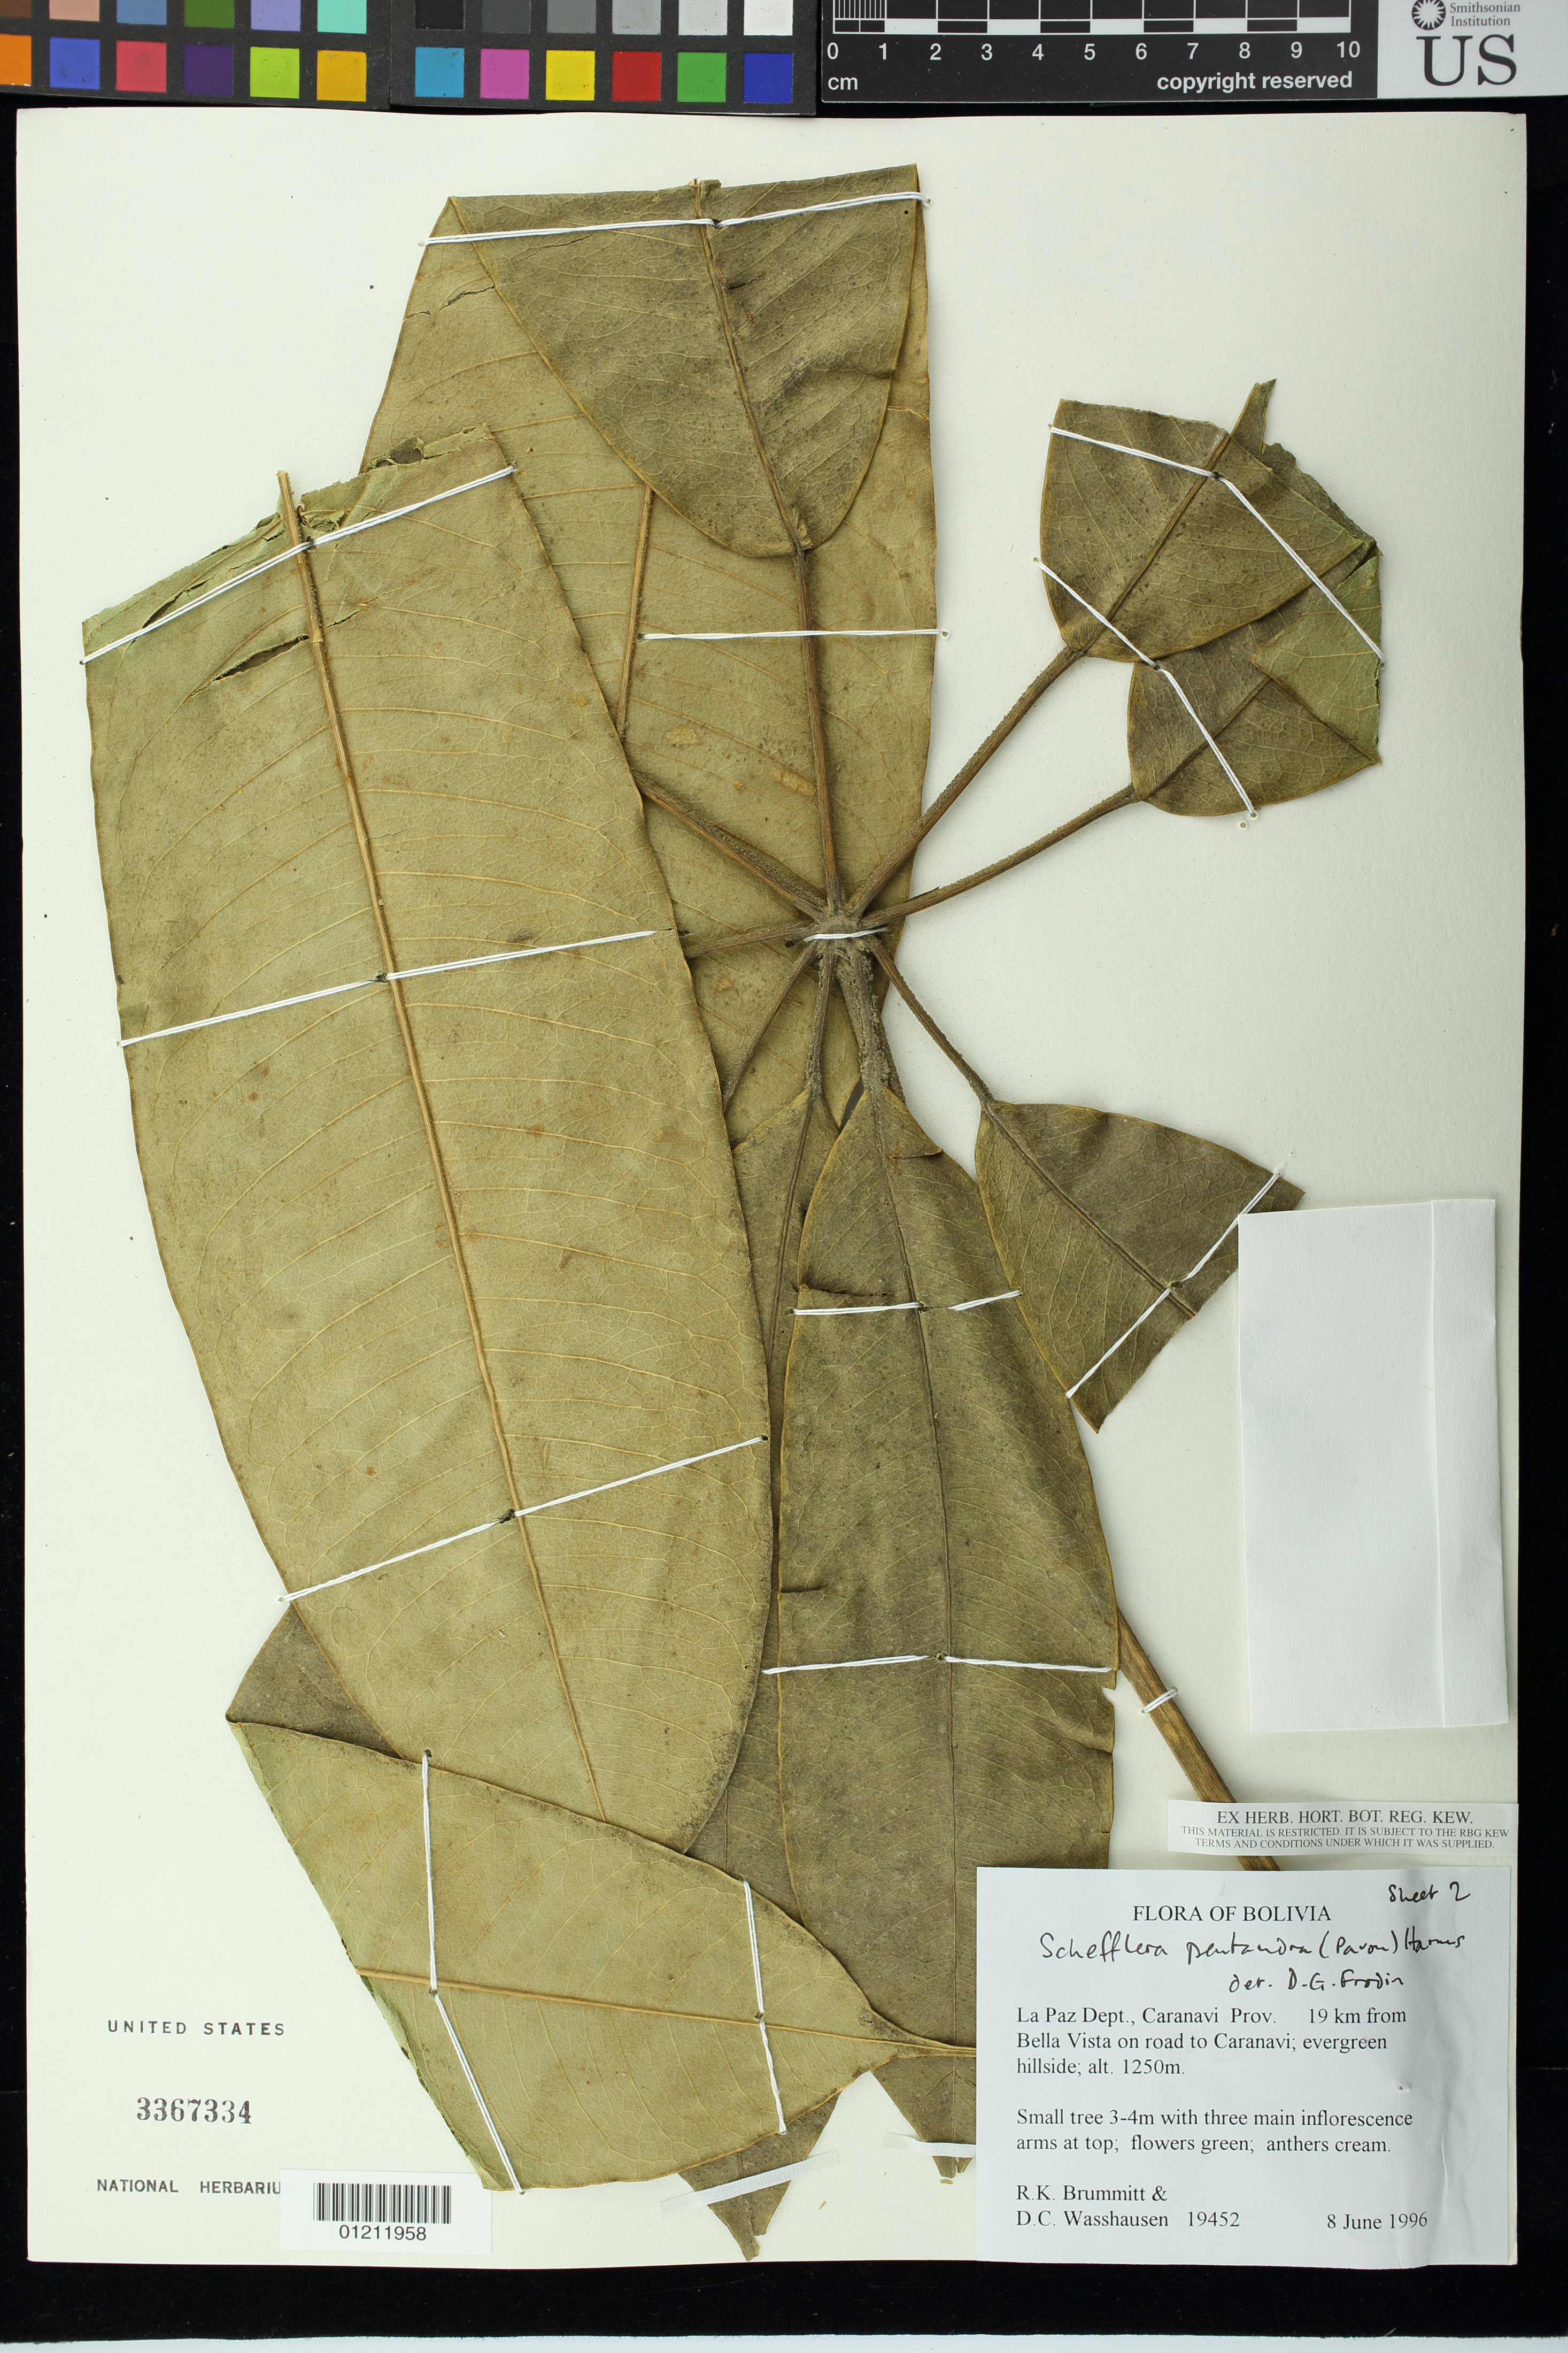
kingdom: Plantae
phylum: Tracheophyta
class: Magnoliopsida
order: Apiales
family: Araliaceae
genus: Schefflera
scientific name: Schefflera pentandra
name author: (Ruiz & Pav.) Harms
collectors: R. K. Brummitt & D. C. Wasshausen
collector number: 19452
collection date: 1996-06-08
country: Bolivia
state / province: La Paz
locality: Caranavi Prov. 19 km from Bella Vista on road to Caranavi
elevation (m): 1250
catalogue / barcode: US 3367334